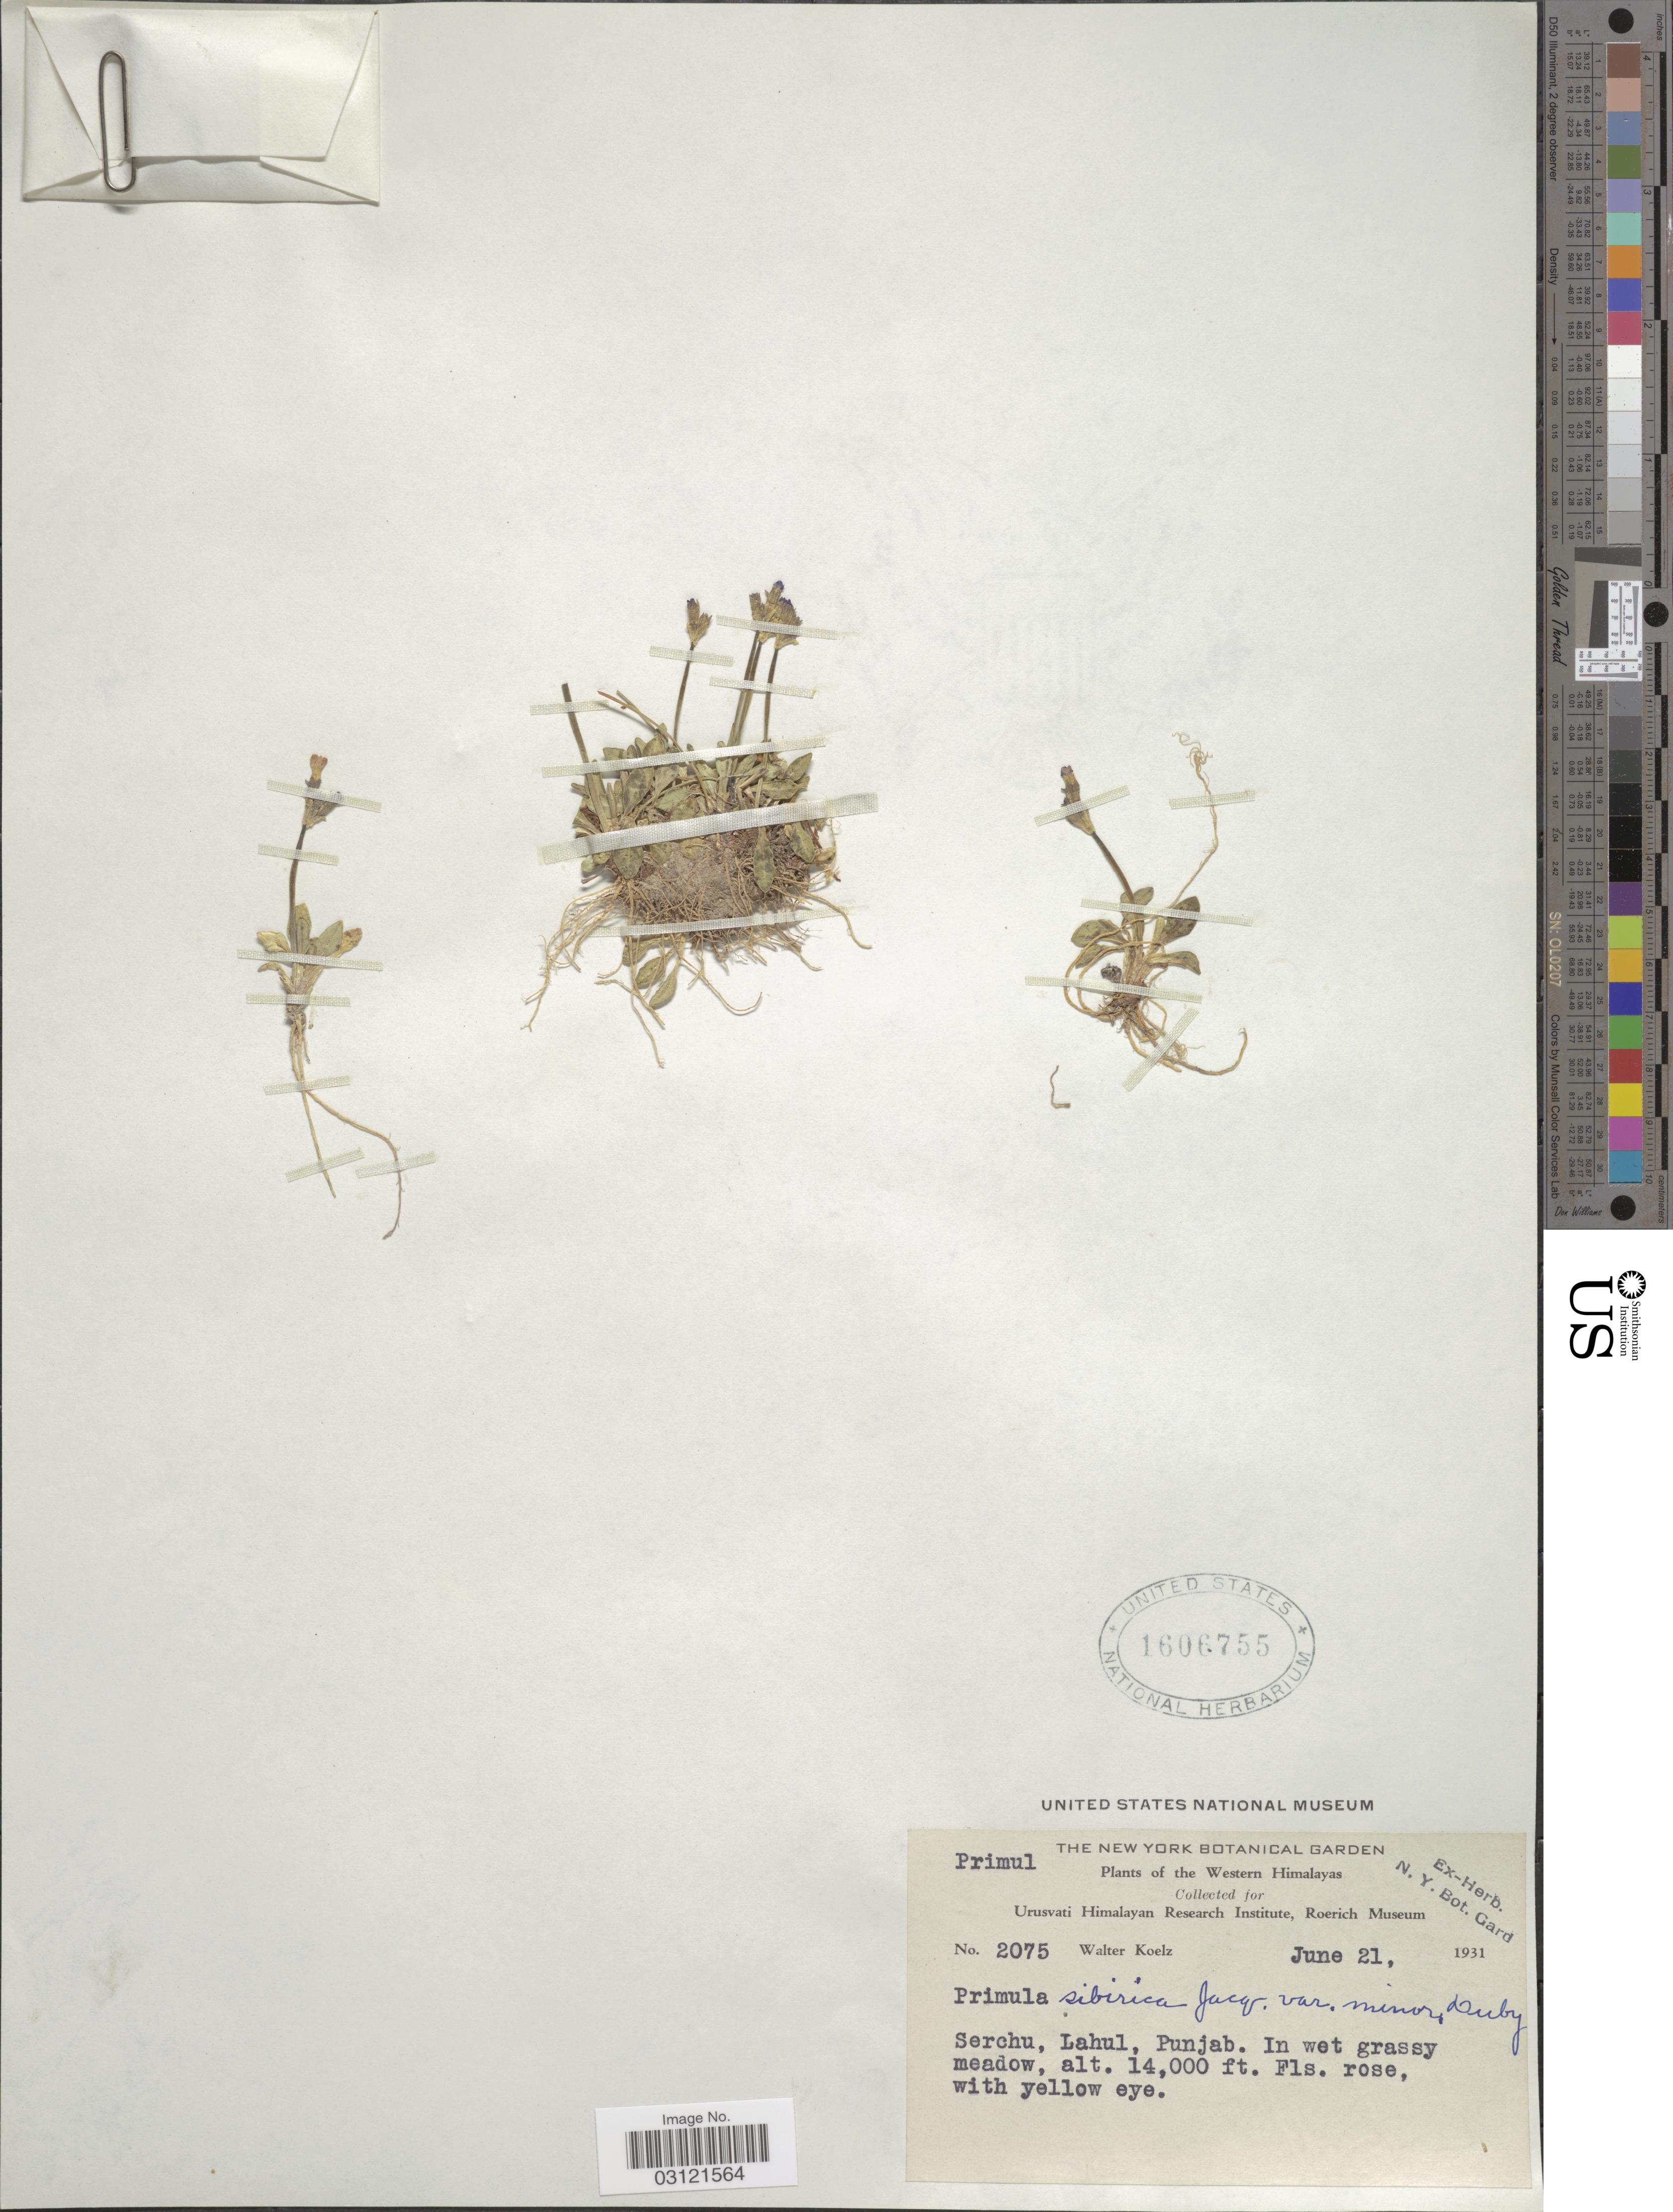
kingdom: Plantae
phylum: Tracheophyta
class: Magnoliopsida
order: Ericales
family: Primulaceae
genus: Primula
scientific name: Primula nutans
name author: Georgi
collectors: W. N. Koelz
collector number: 2075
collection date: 1931-06-21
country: India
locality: Western Himalayas, Serchu, Lahul, Punjab.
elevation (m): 4267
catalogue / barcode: US 1606755